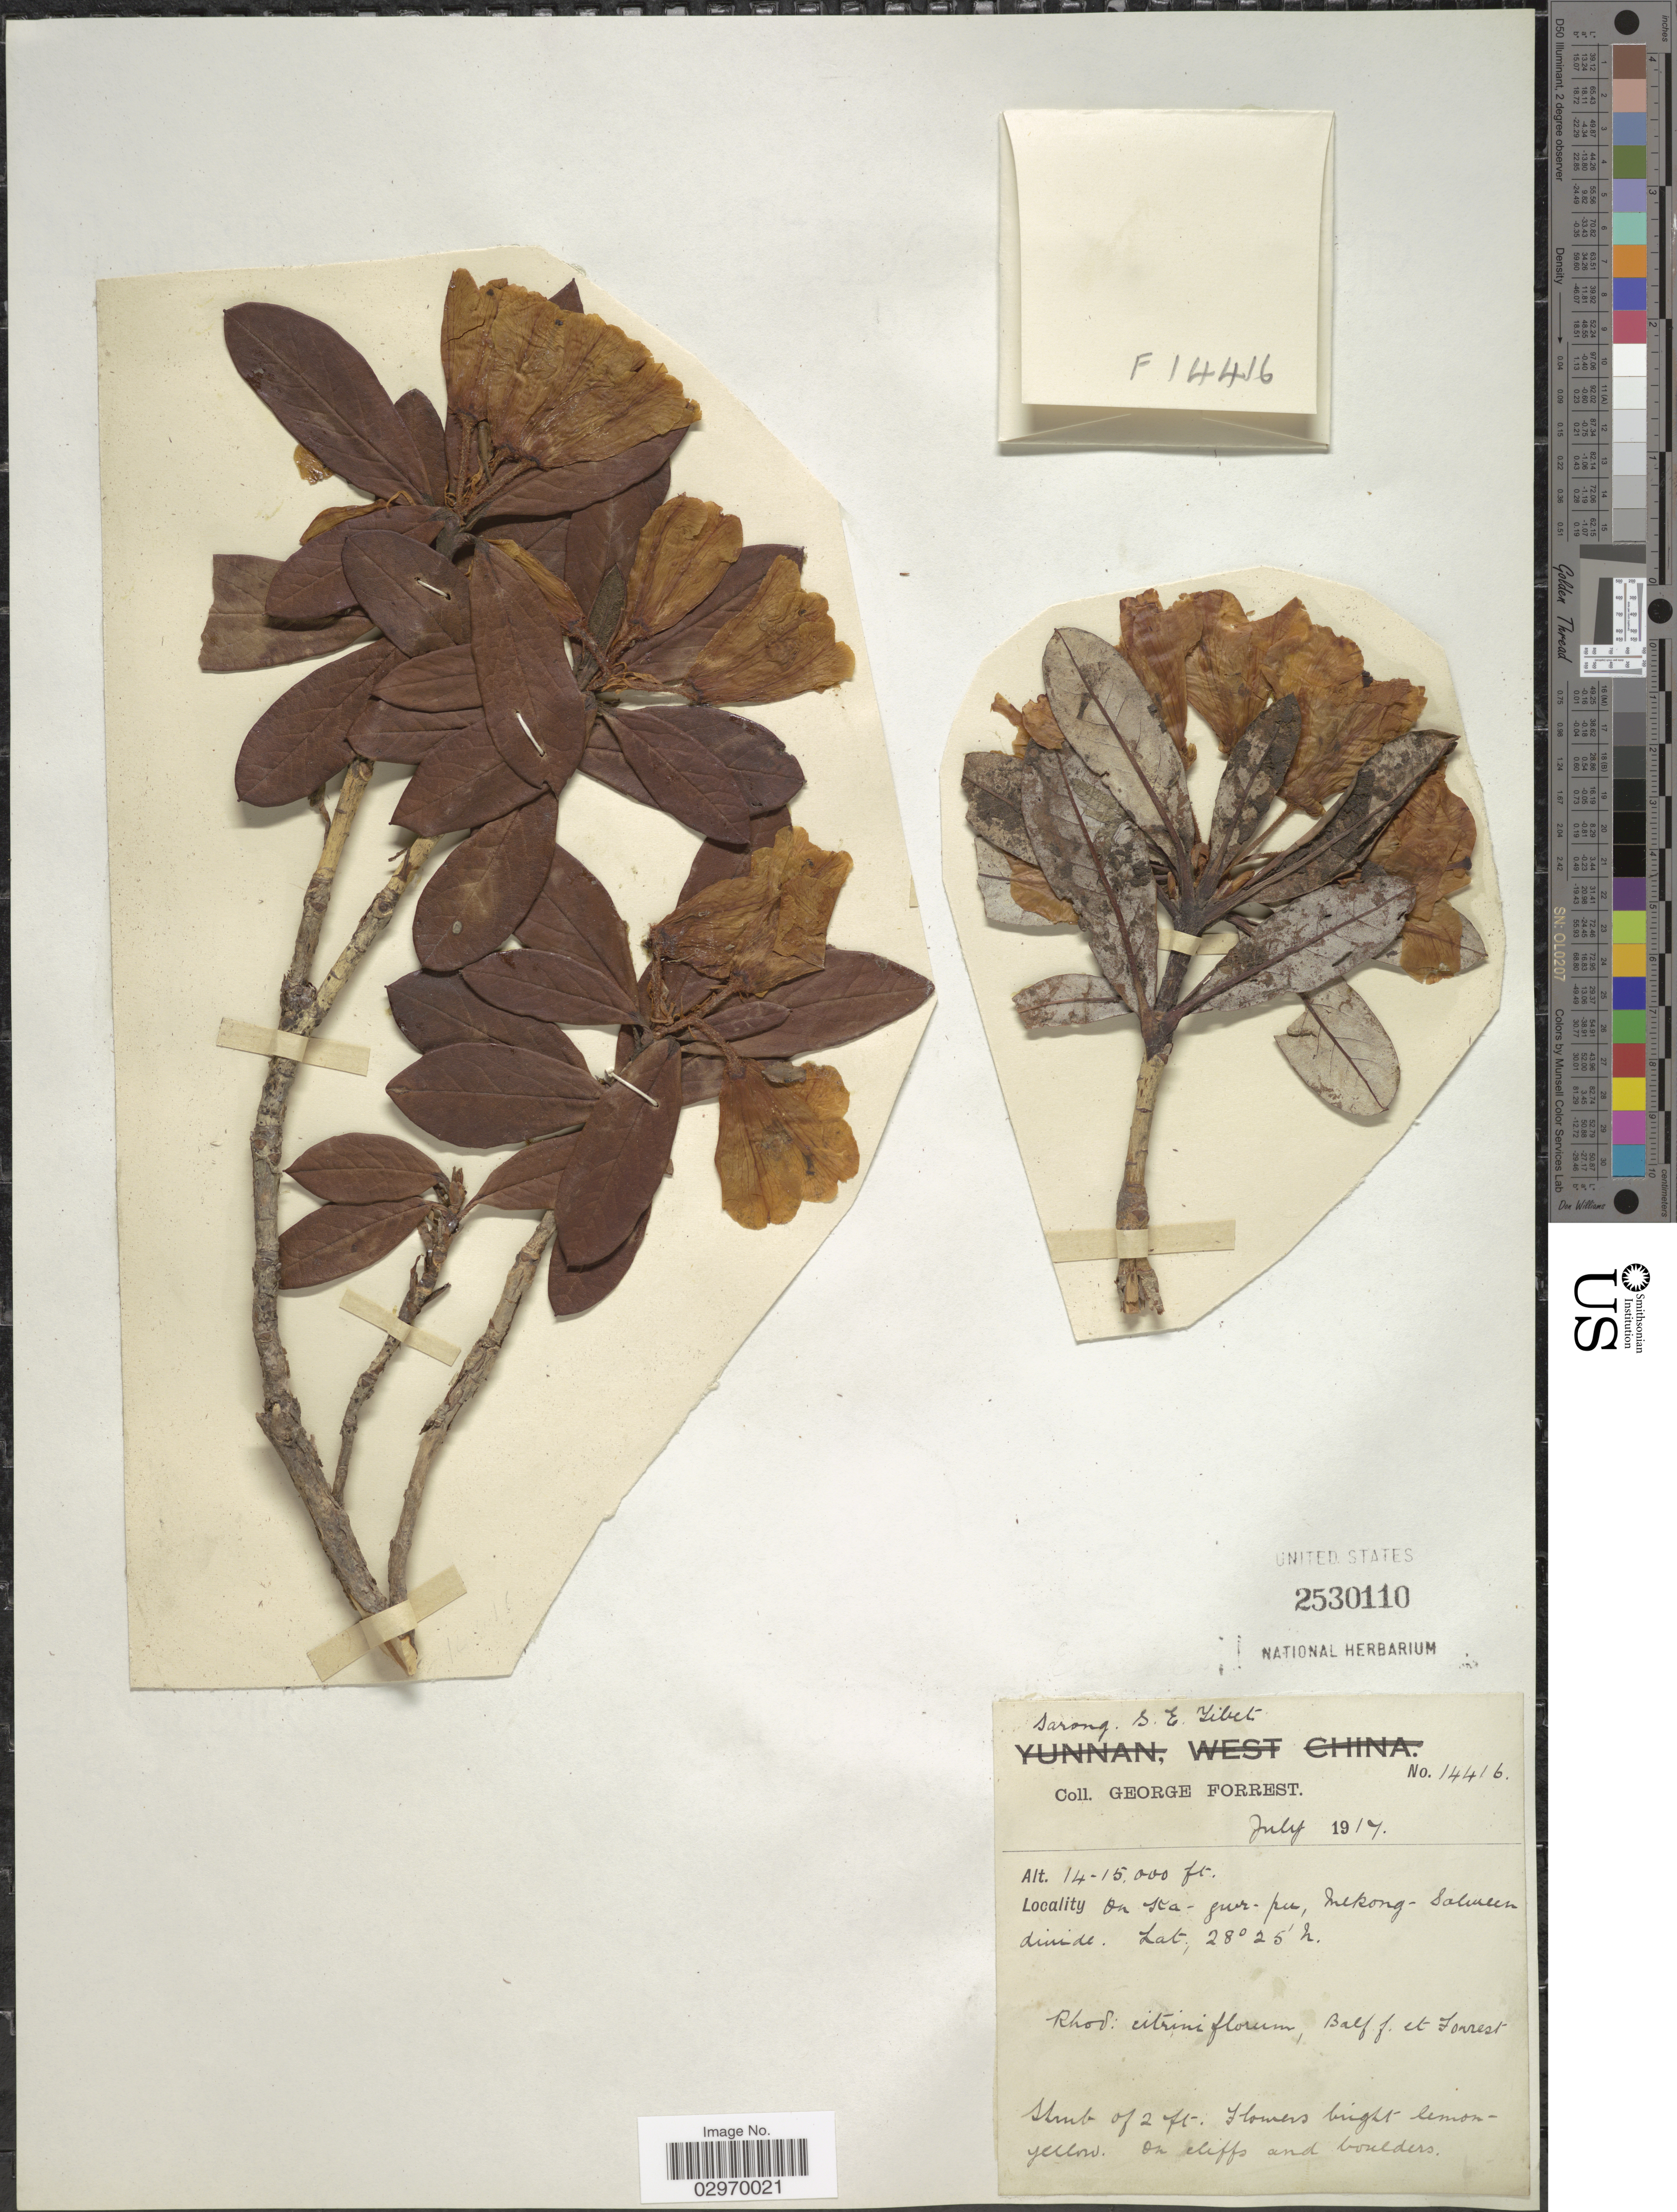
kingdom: Plantae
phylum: Tracheophyta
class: Magnoliopsida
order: Ericales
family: Ericaceae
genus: Rhododendron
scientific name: Rhododendron citriniflorum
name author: Balf. f. & Forrest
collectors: G. Forrest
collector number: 14416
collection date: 1917-07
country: China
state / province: Xizang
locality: Sarong, S.E. Tibet, On Ka-gwr-pu, Mekong-Salween divide.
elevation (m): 4267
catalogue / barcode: US 2530110